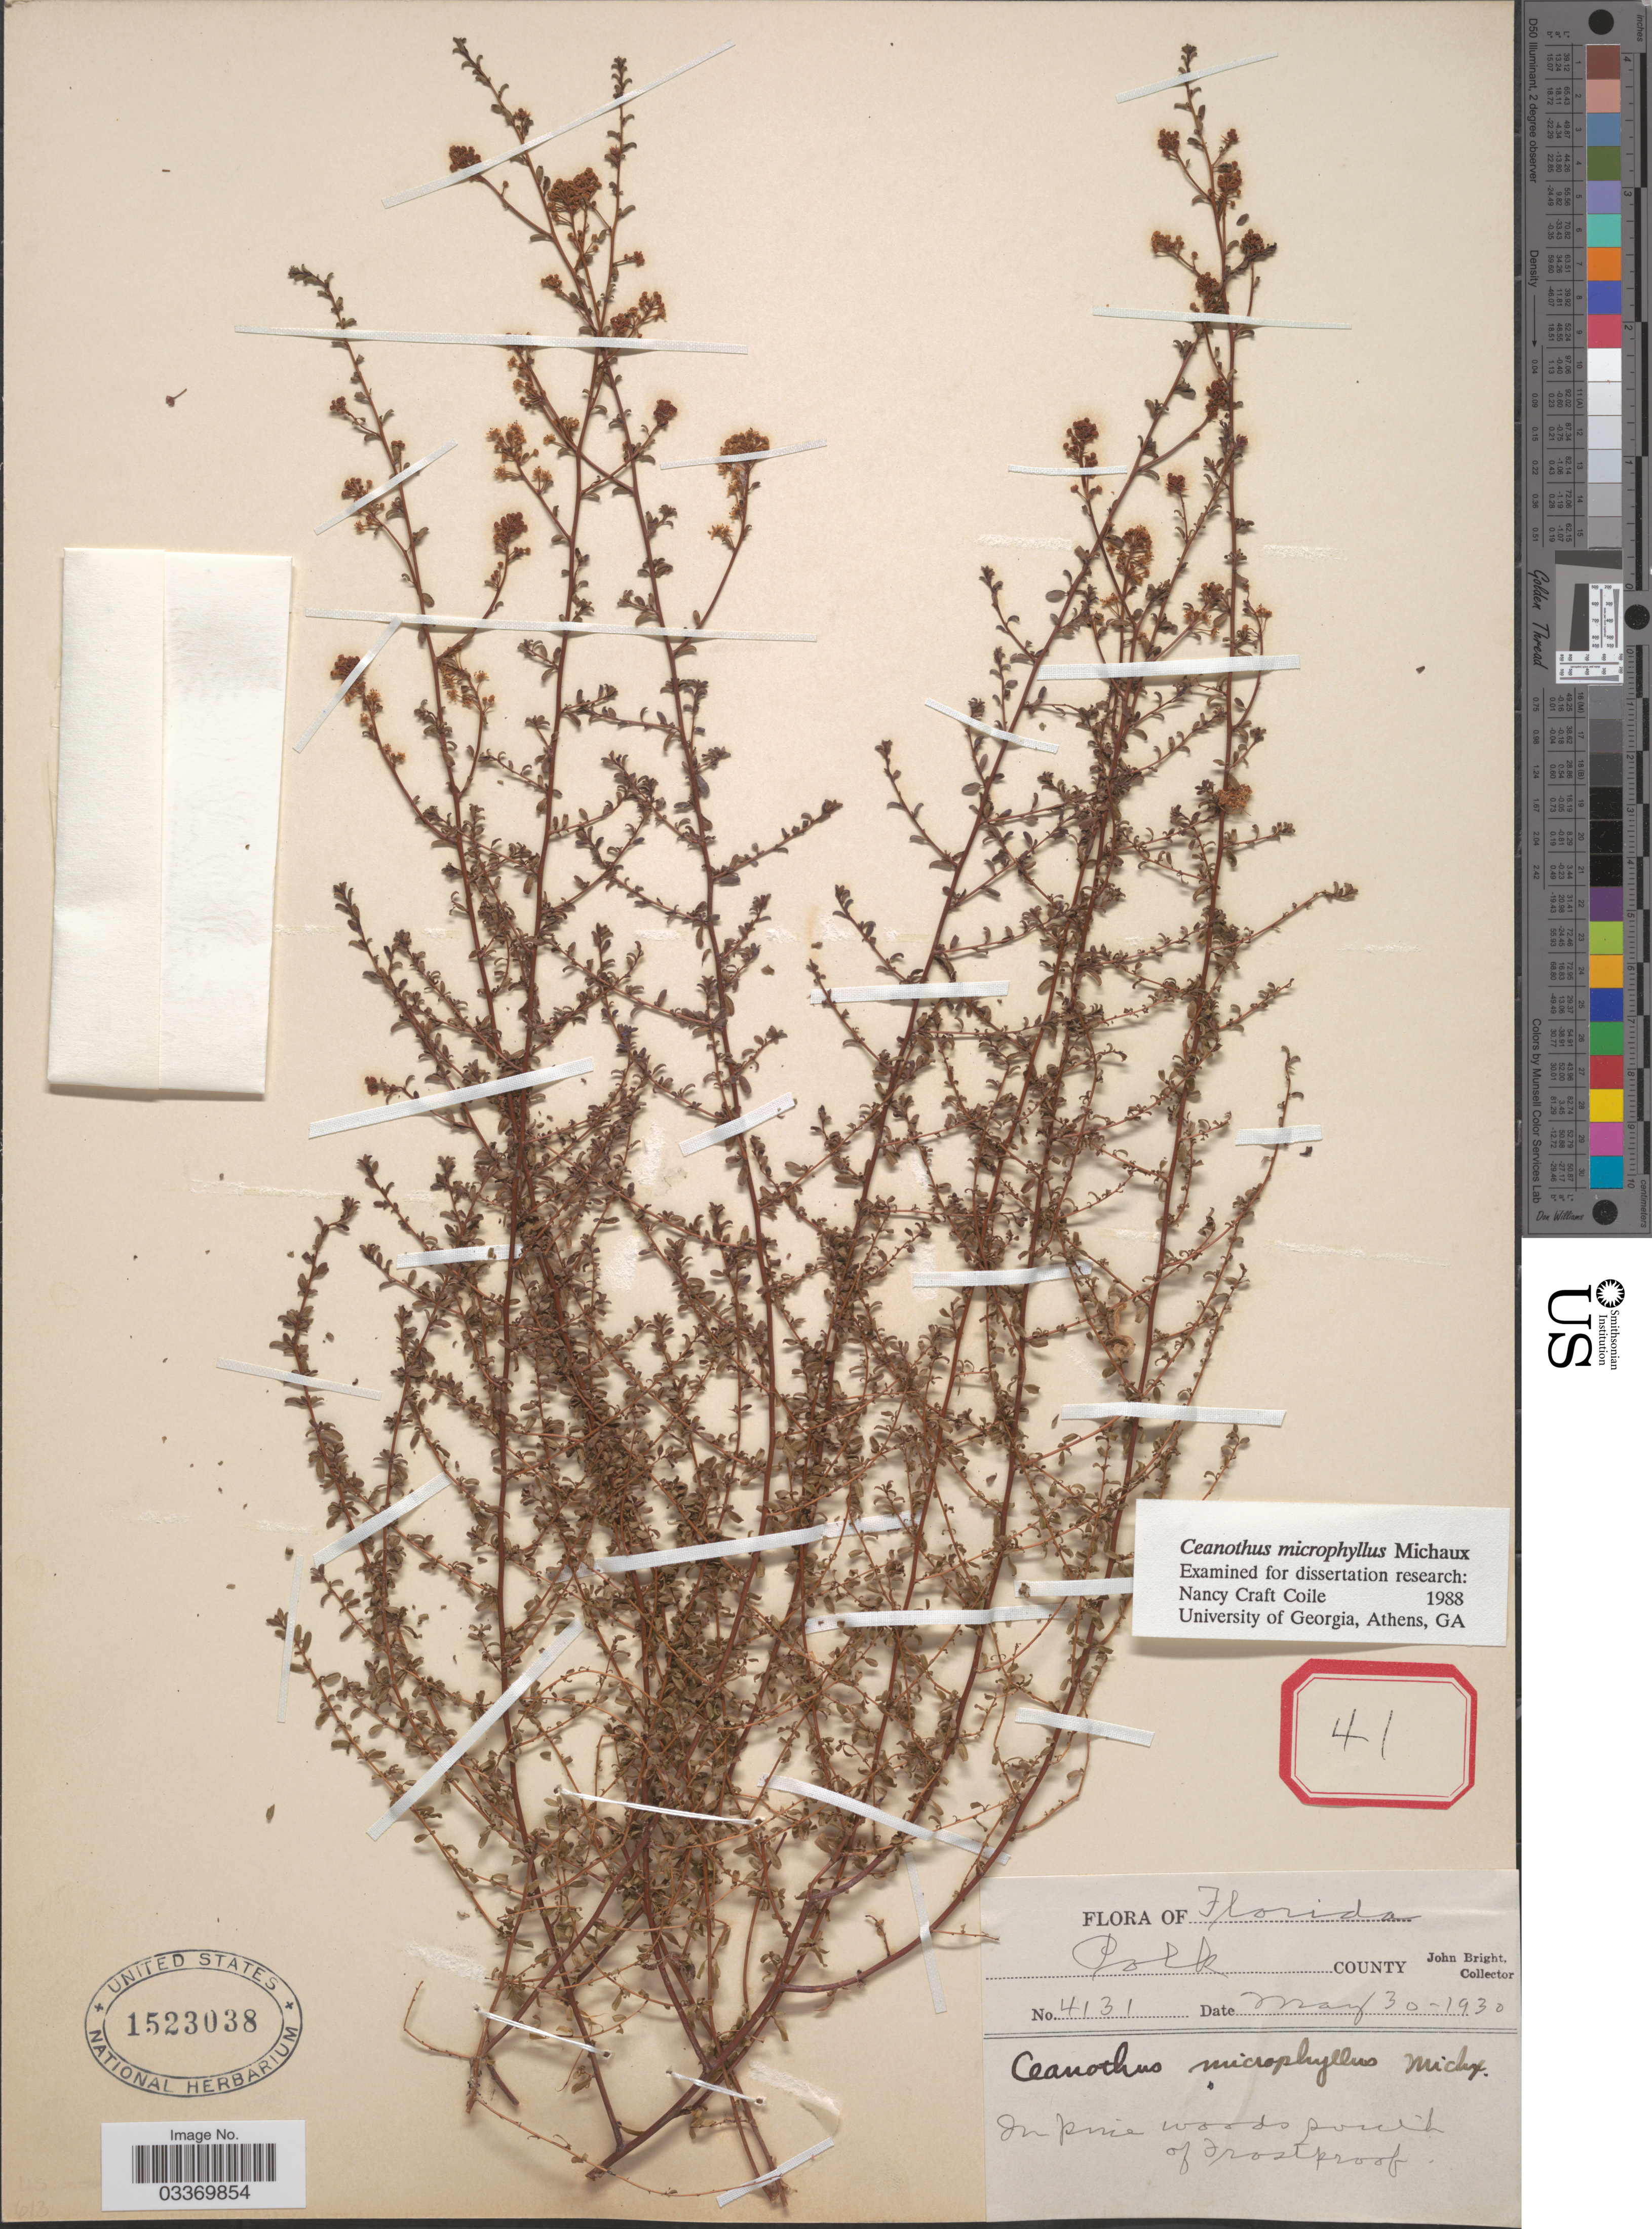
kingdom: Plantae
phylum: Tracheophyta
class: Magnoliopsida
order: Rosales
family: Rhamnaceae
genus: Ceanothus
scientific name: Ceanothus microphyllus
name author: Michx.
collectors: J. Bright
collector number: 4131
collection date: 1930-05-30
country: United States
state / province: Florida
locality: Polk County. In pine woods south of Frostproof.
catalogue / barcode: US 1523038